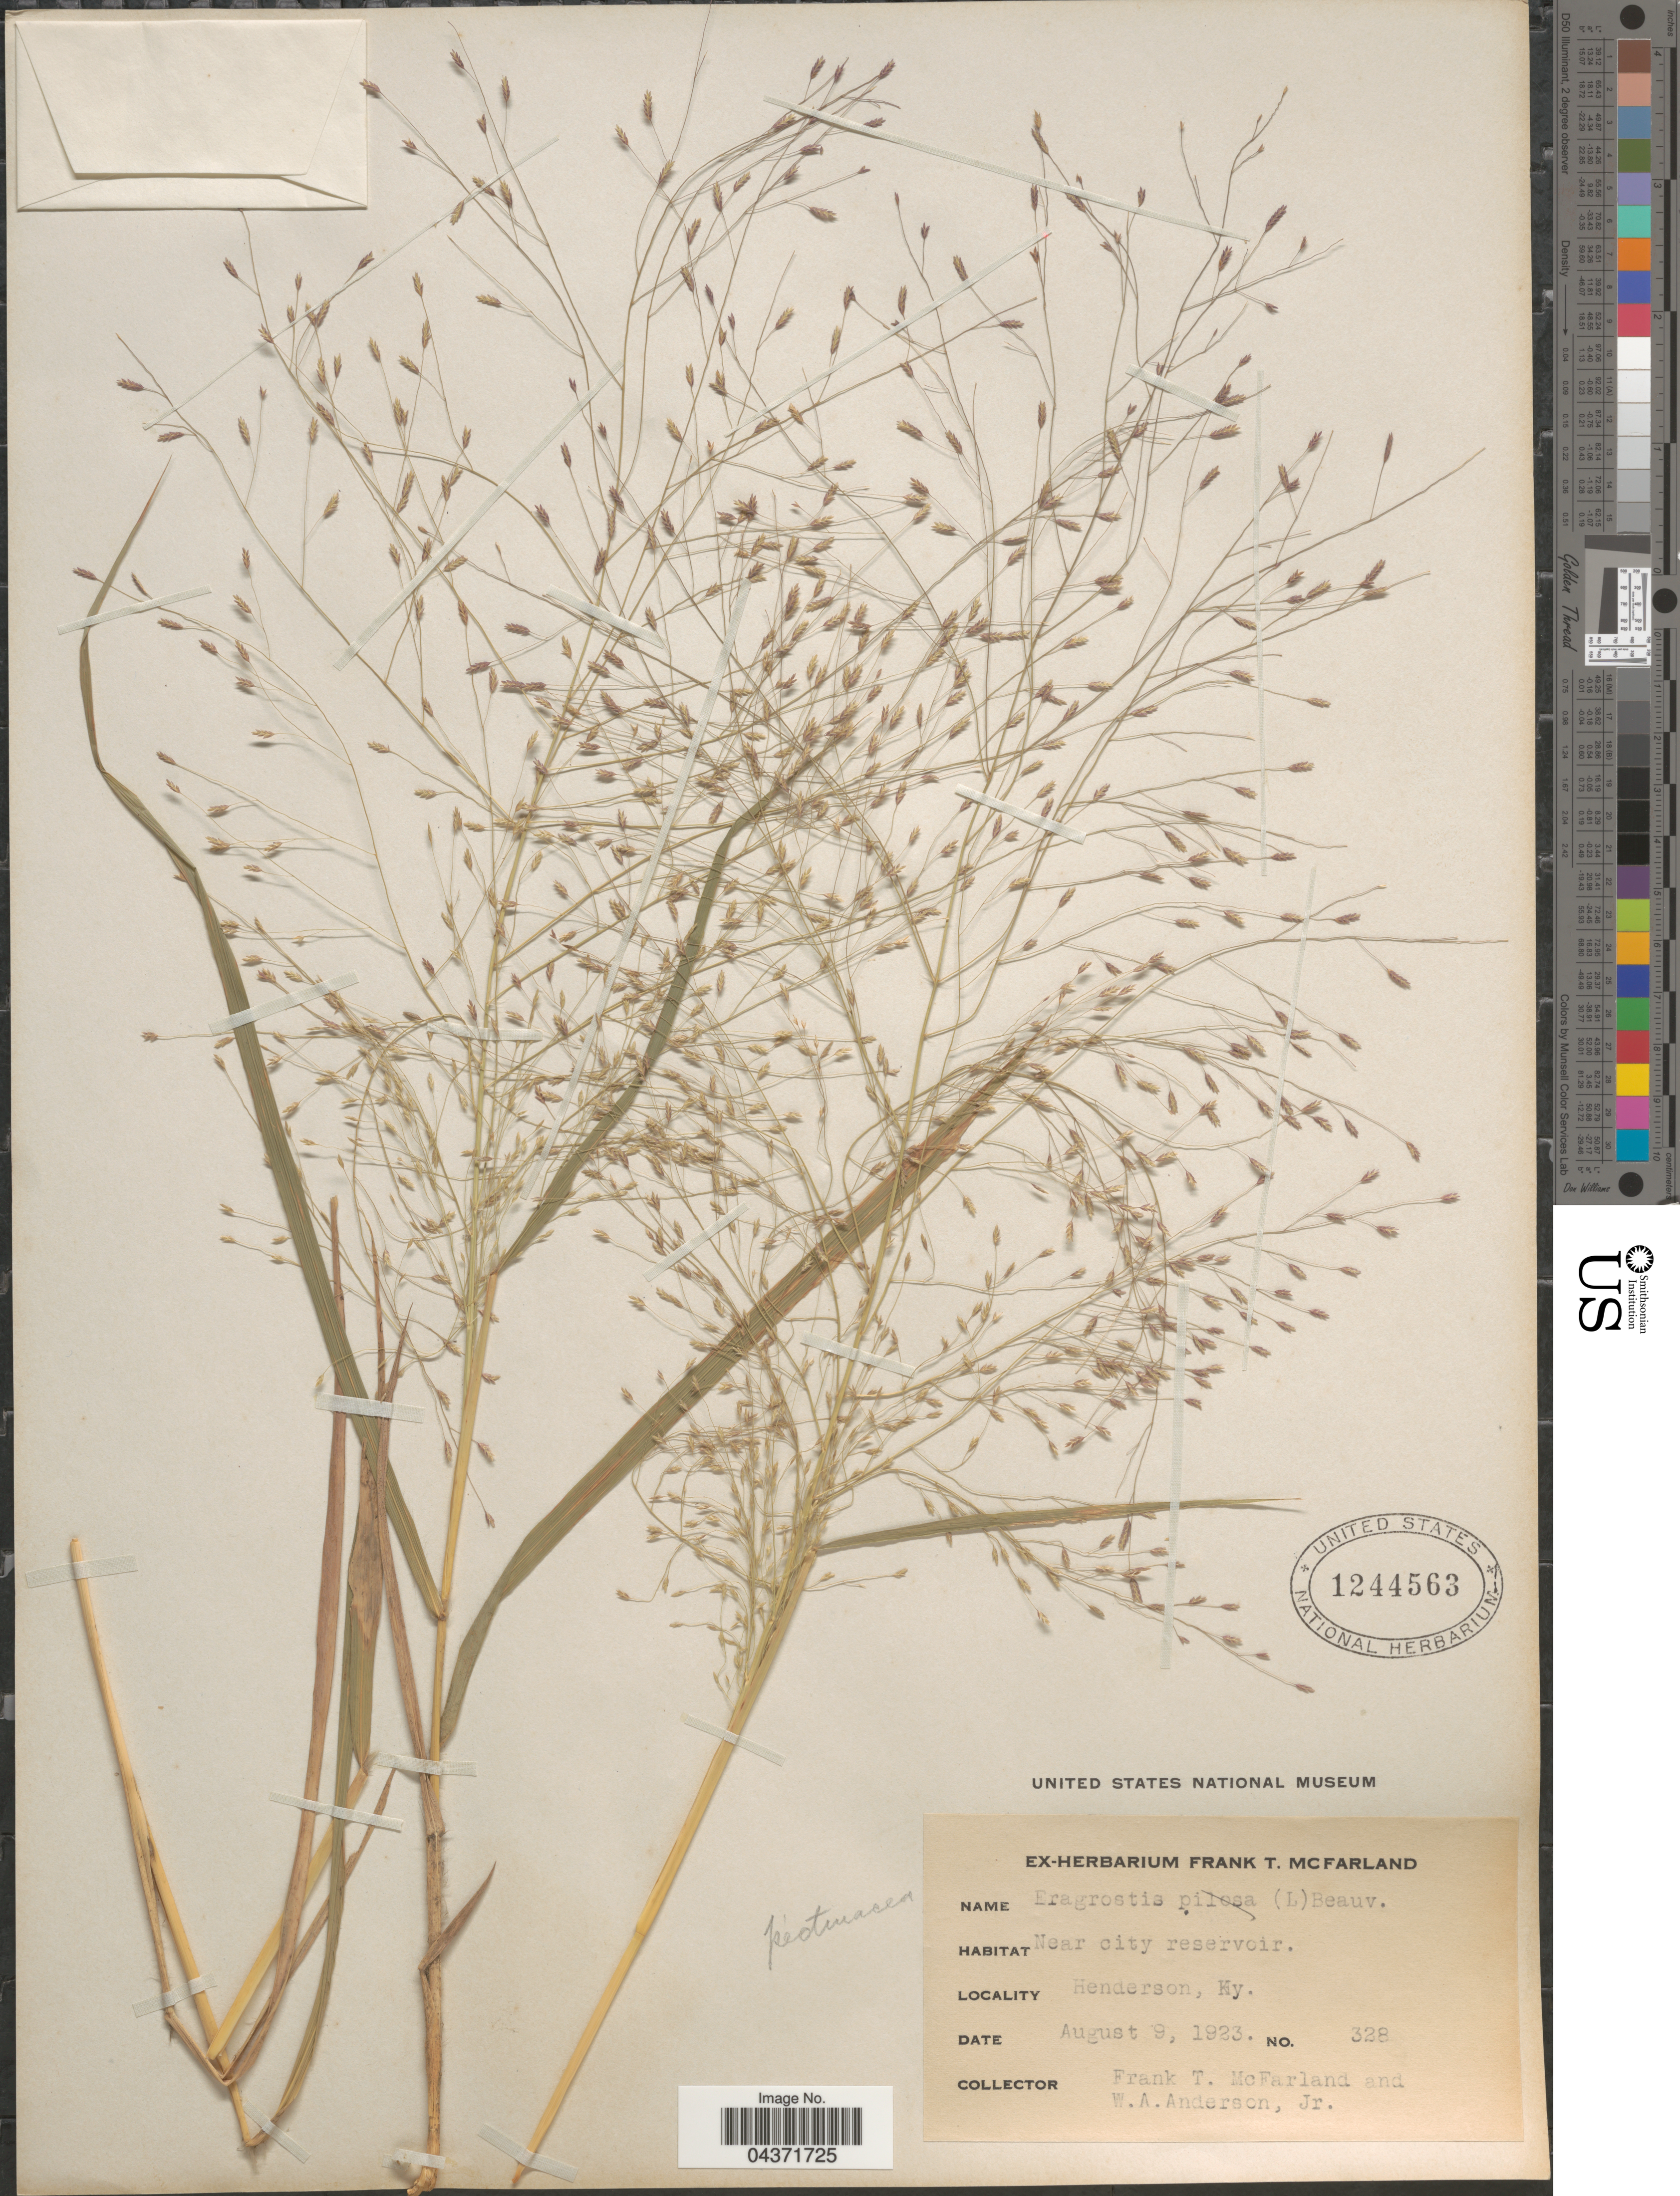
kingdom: Plantae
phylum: Tracheophyta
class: Liliopsida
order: Poales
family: Poaceae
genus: Eragrostis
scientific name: Eragrostis spectabilis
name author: (Pursh) Steud.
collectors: F. McFarland & W. A. Anderson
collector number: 328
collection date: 1923-08-09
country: United States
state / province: Kentucky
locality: Near city reservoir. Henderson.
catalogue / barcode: US 1244563